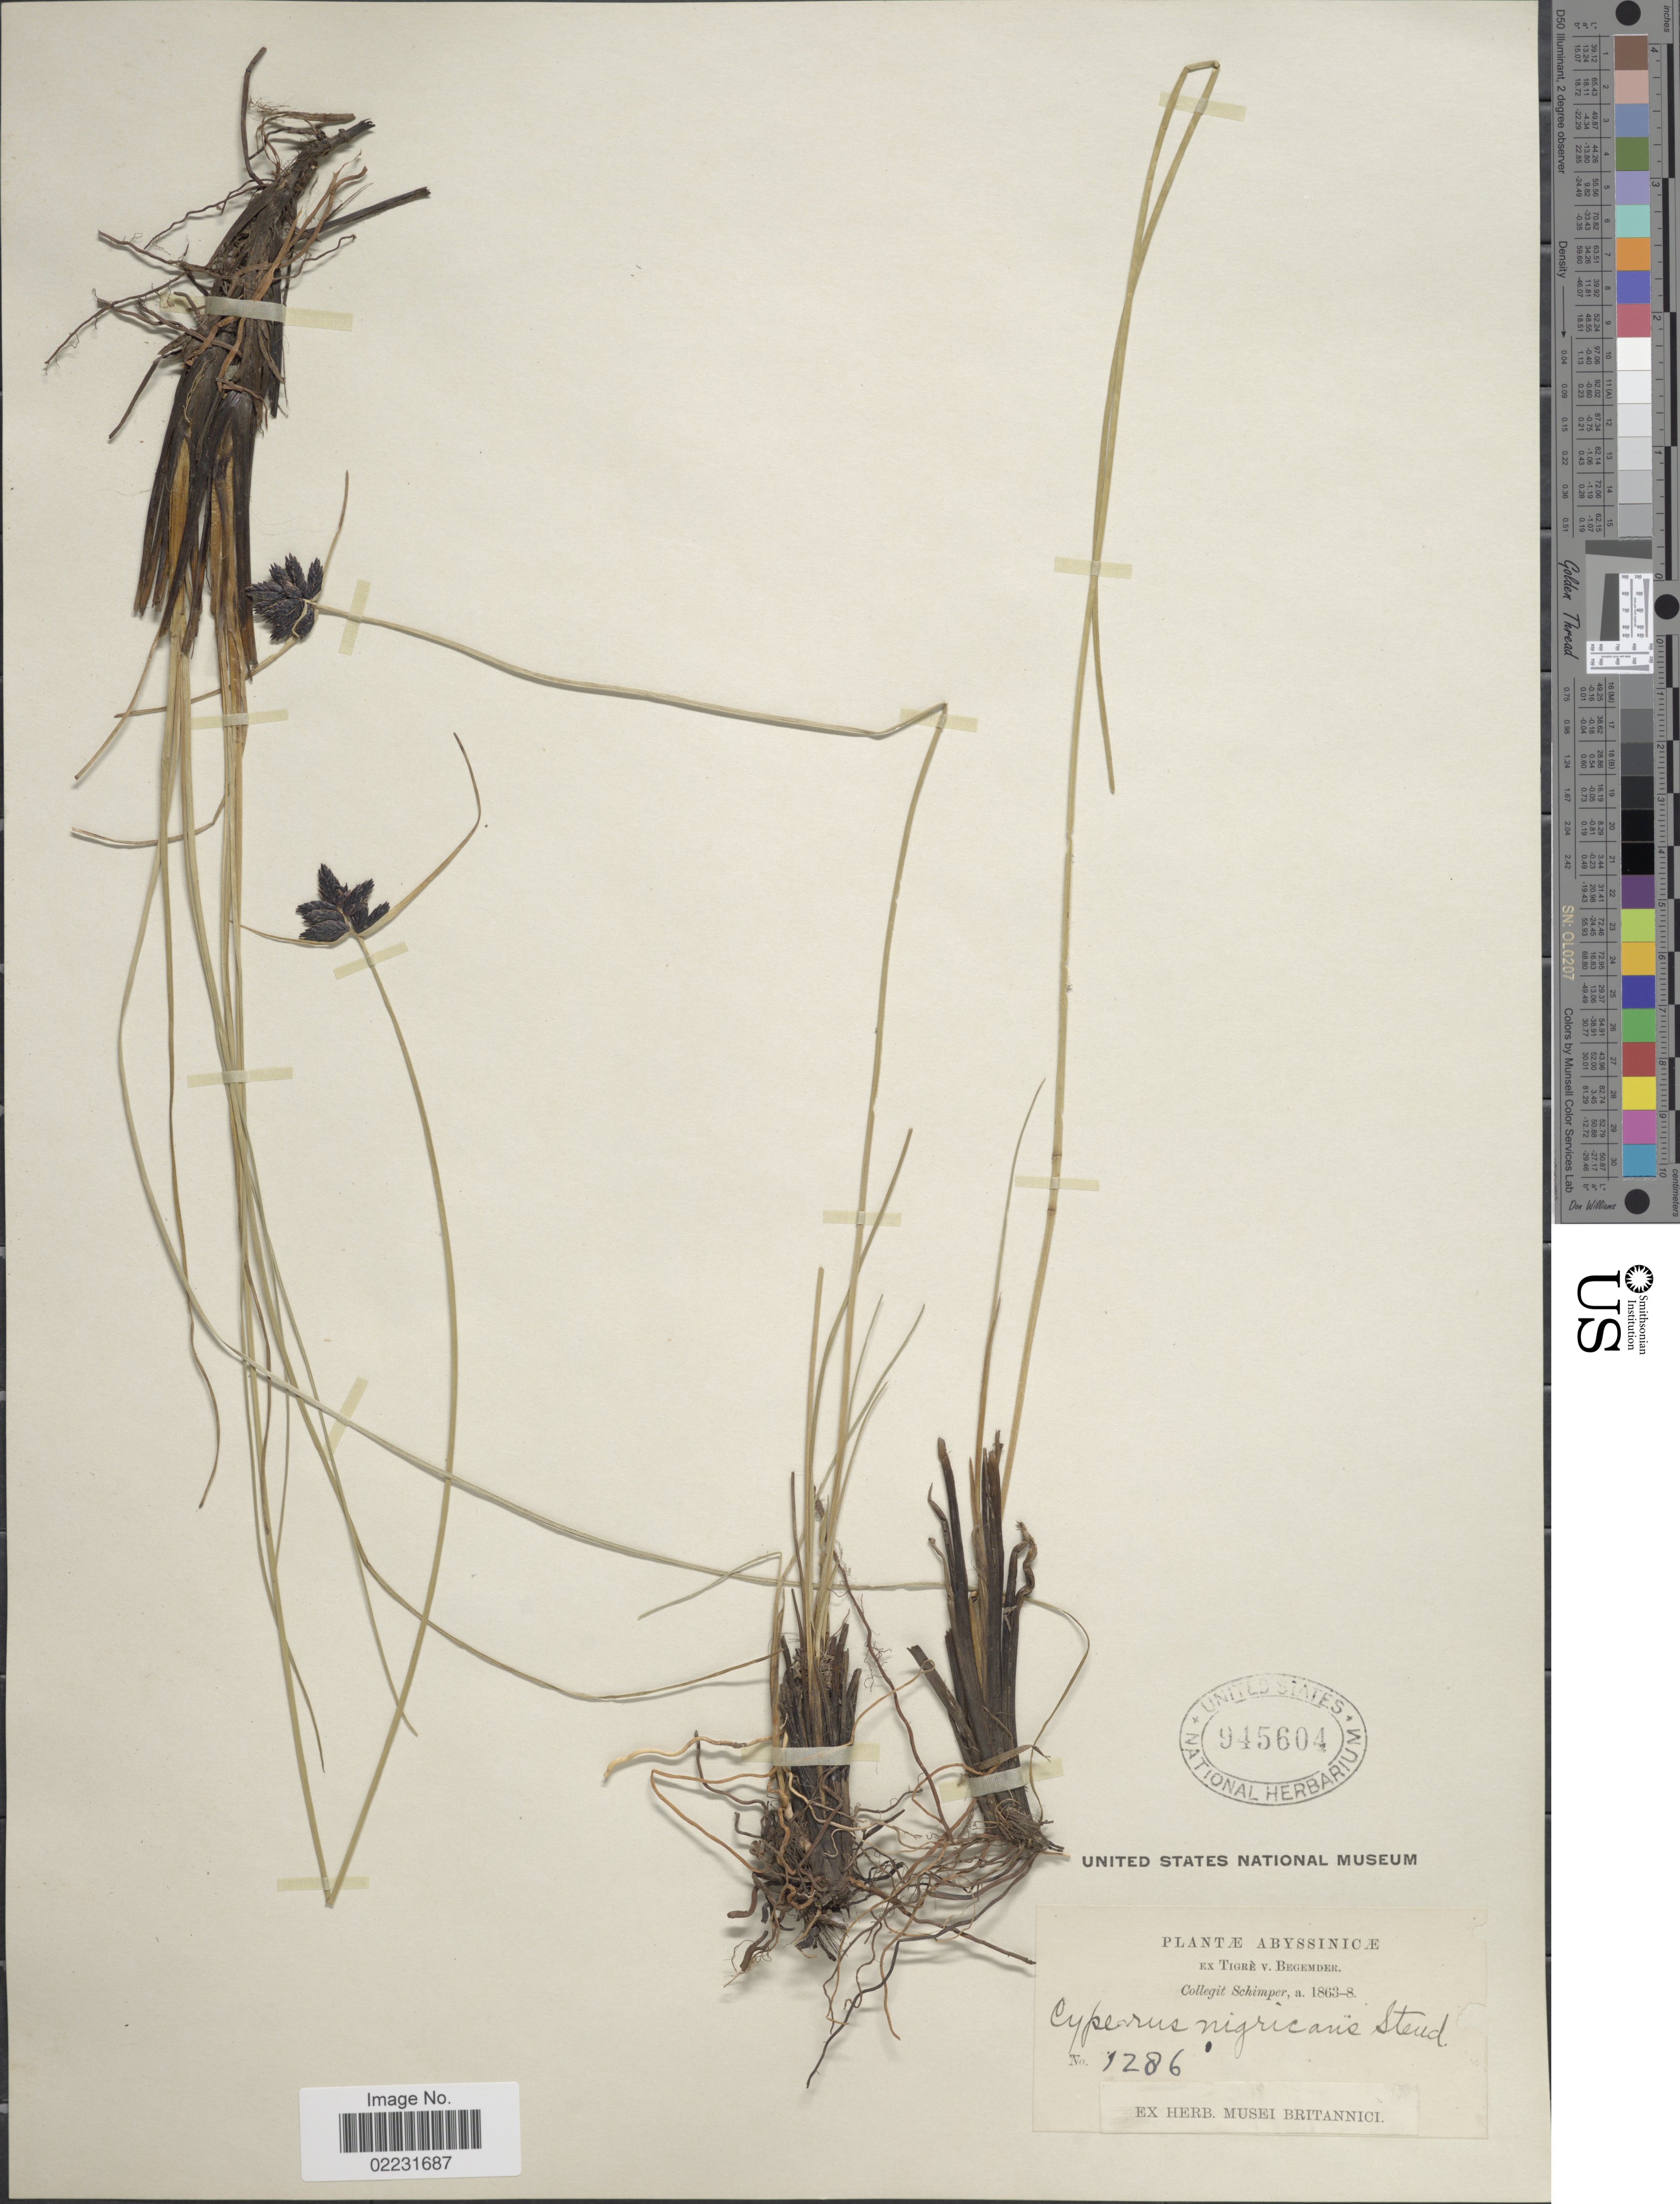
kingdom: Plantae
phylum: Tracheophyta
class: Liliopsida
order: Poales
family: Cyperaceae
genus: Cyperus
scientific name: Cyperus nigricans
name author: Steud.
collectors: -. Schimper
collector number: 1286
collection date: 1863/1868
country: Eritrea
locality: Abyssinicae, Tigre v. Begemder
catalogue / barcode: US 945604